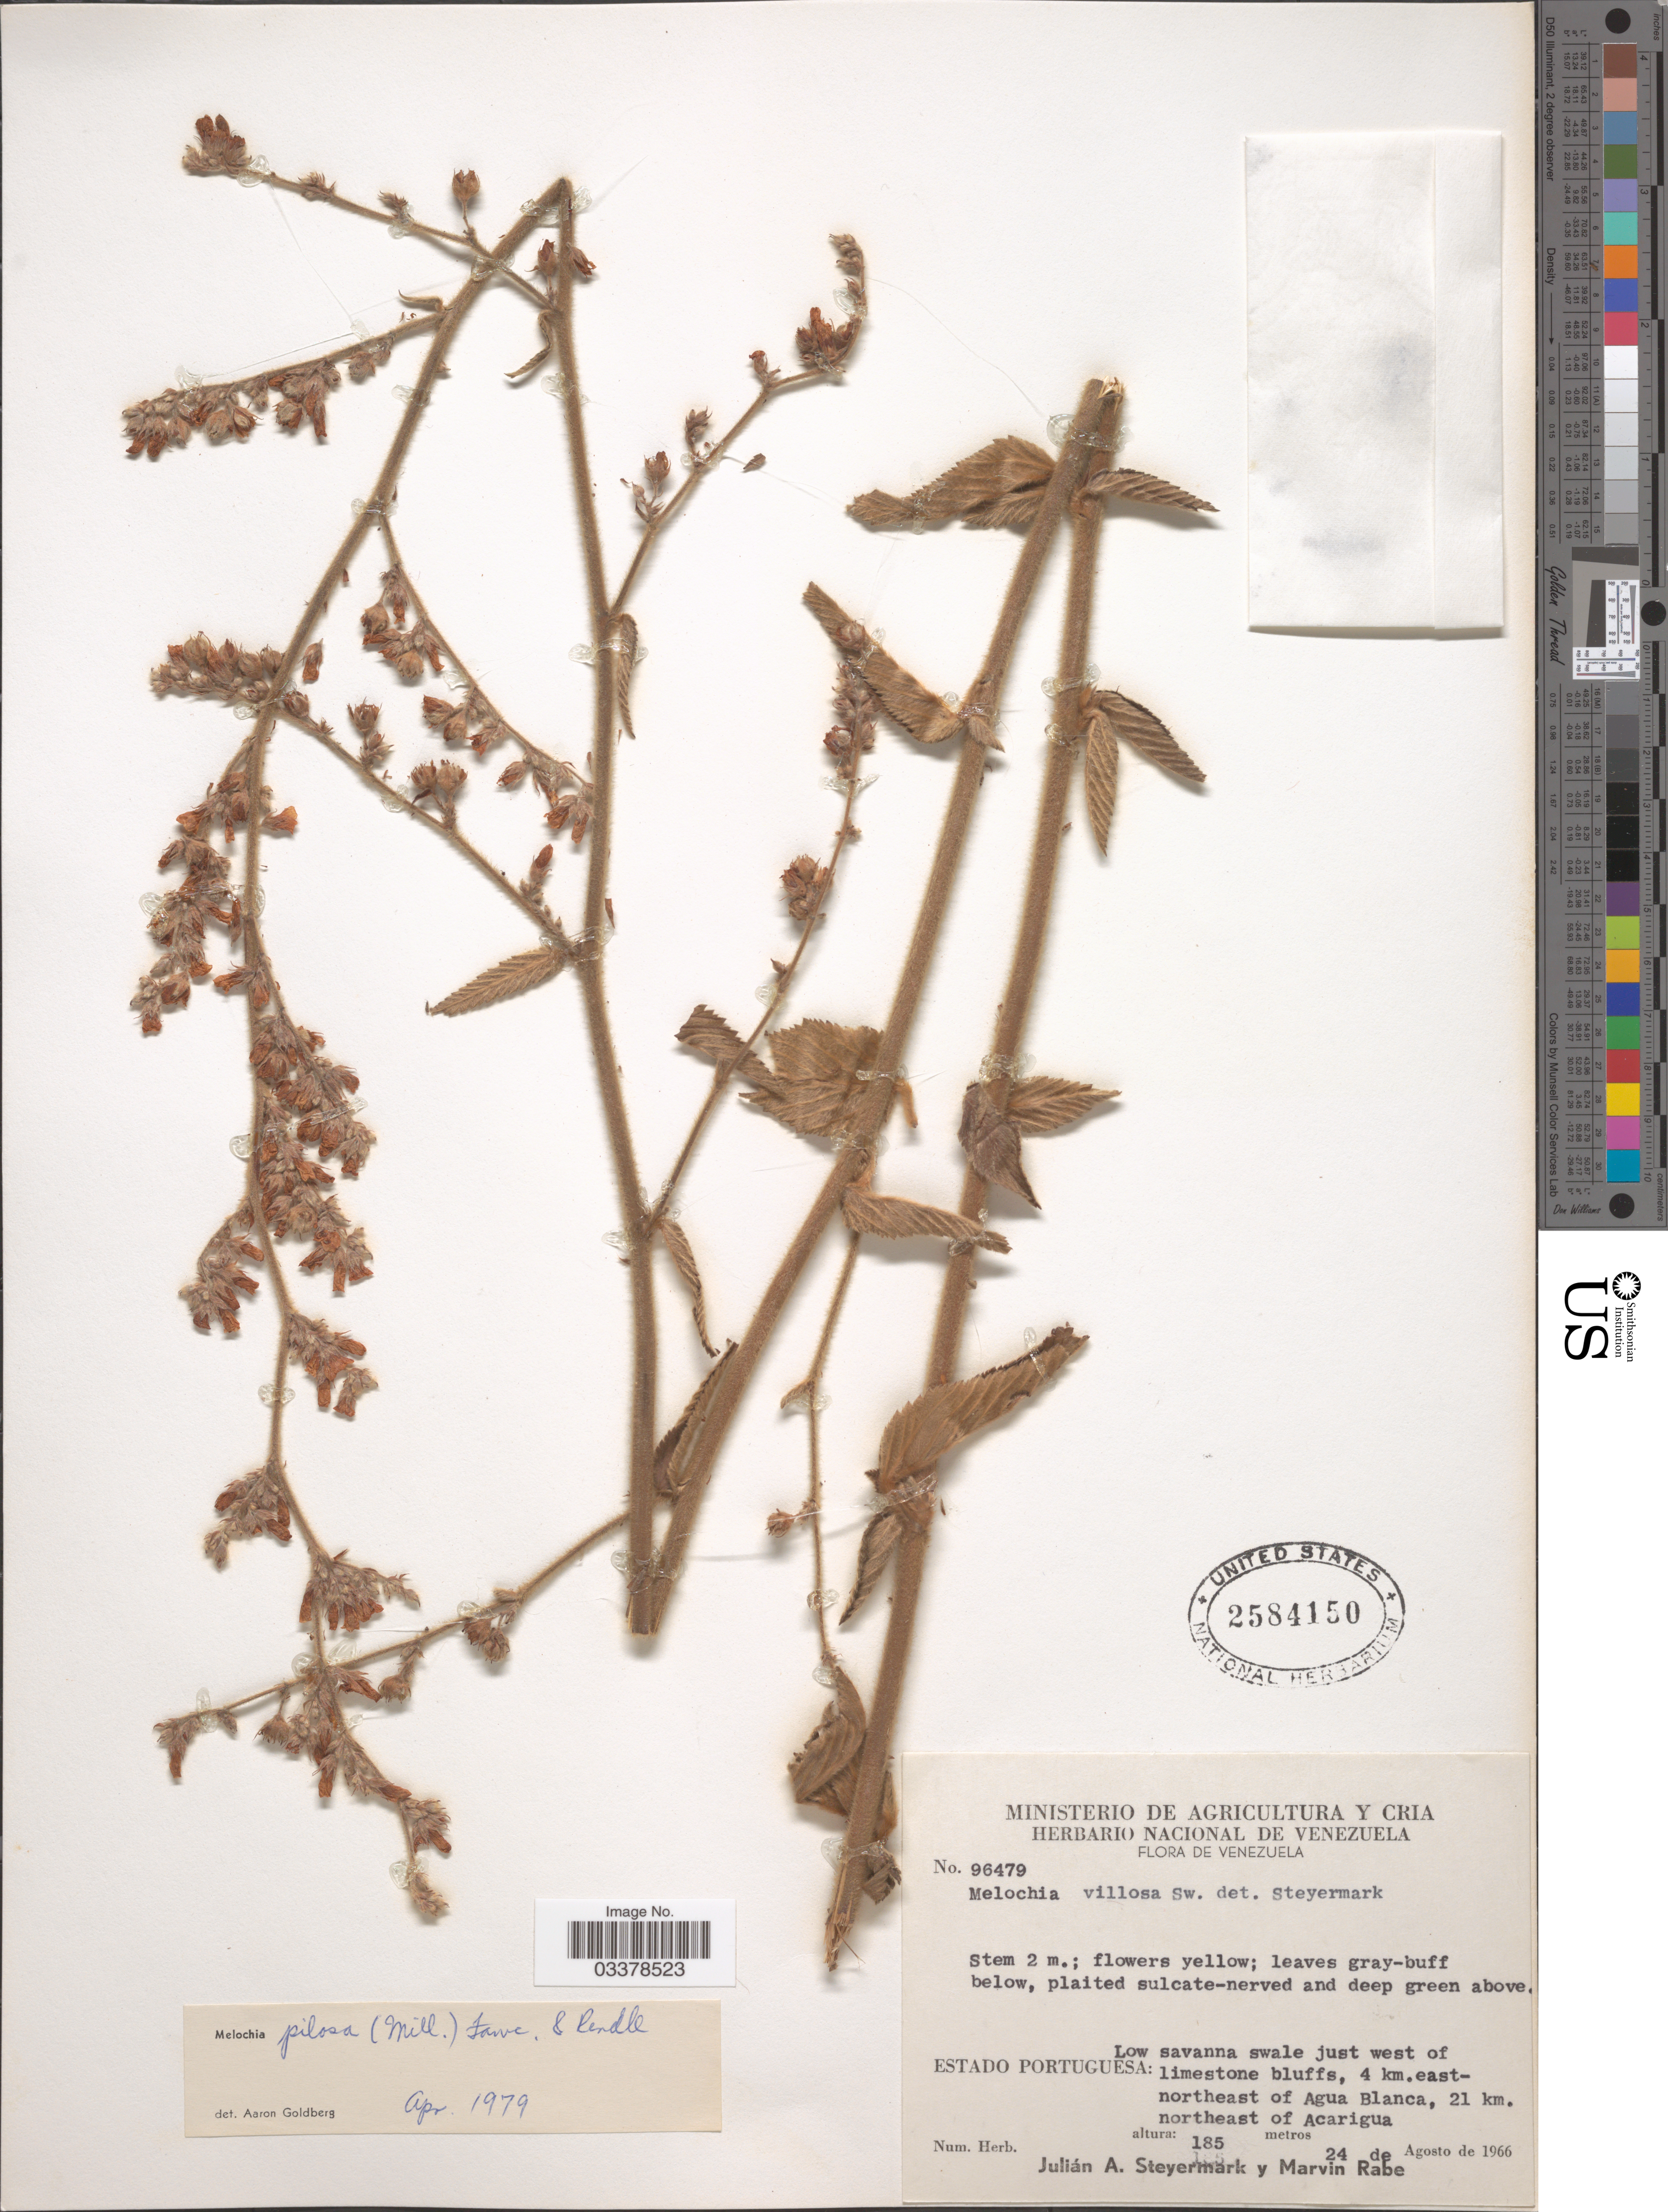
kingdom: Plantae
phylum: Tracheophyta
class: Magnoliopsida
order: Malvales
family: Malvaceae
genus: Melochia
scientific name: Melochia pilosa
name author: (Mill.) Fawc. & Rendle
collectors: J. Steyermark & M. Rabe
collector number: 96479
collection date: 1966-08-24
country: Venezuela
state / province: Portuguesa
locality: Low savanna swale just west of limestone bluffs, 4 km. east-northeast of Agua Blanca, 21 km. northeast of Acarigua.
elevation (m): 185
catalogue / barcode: US 2584150